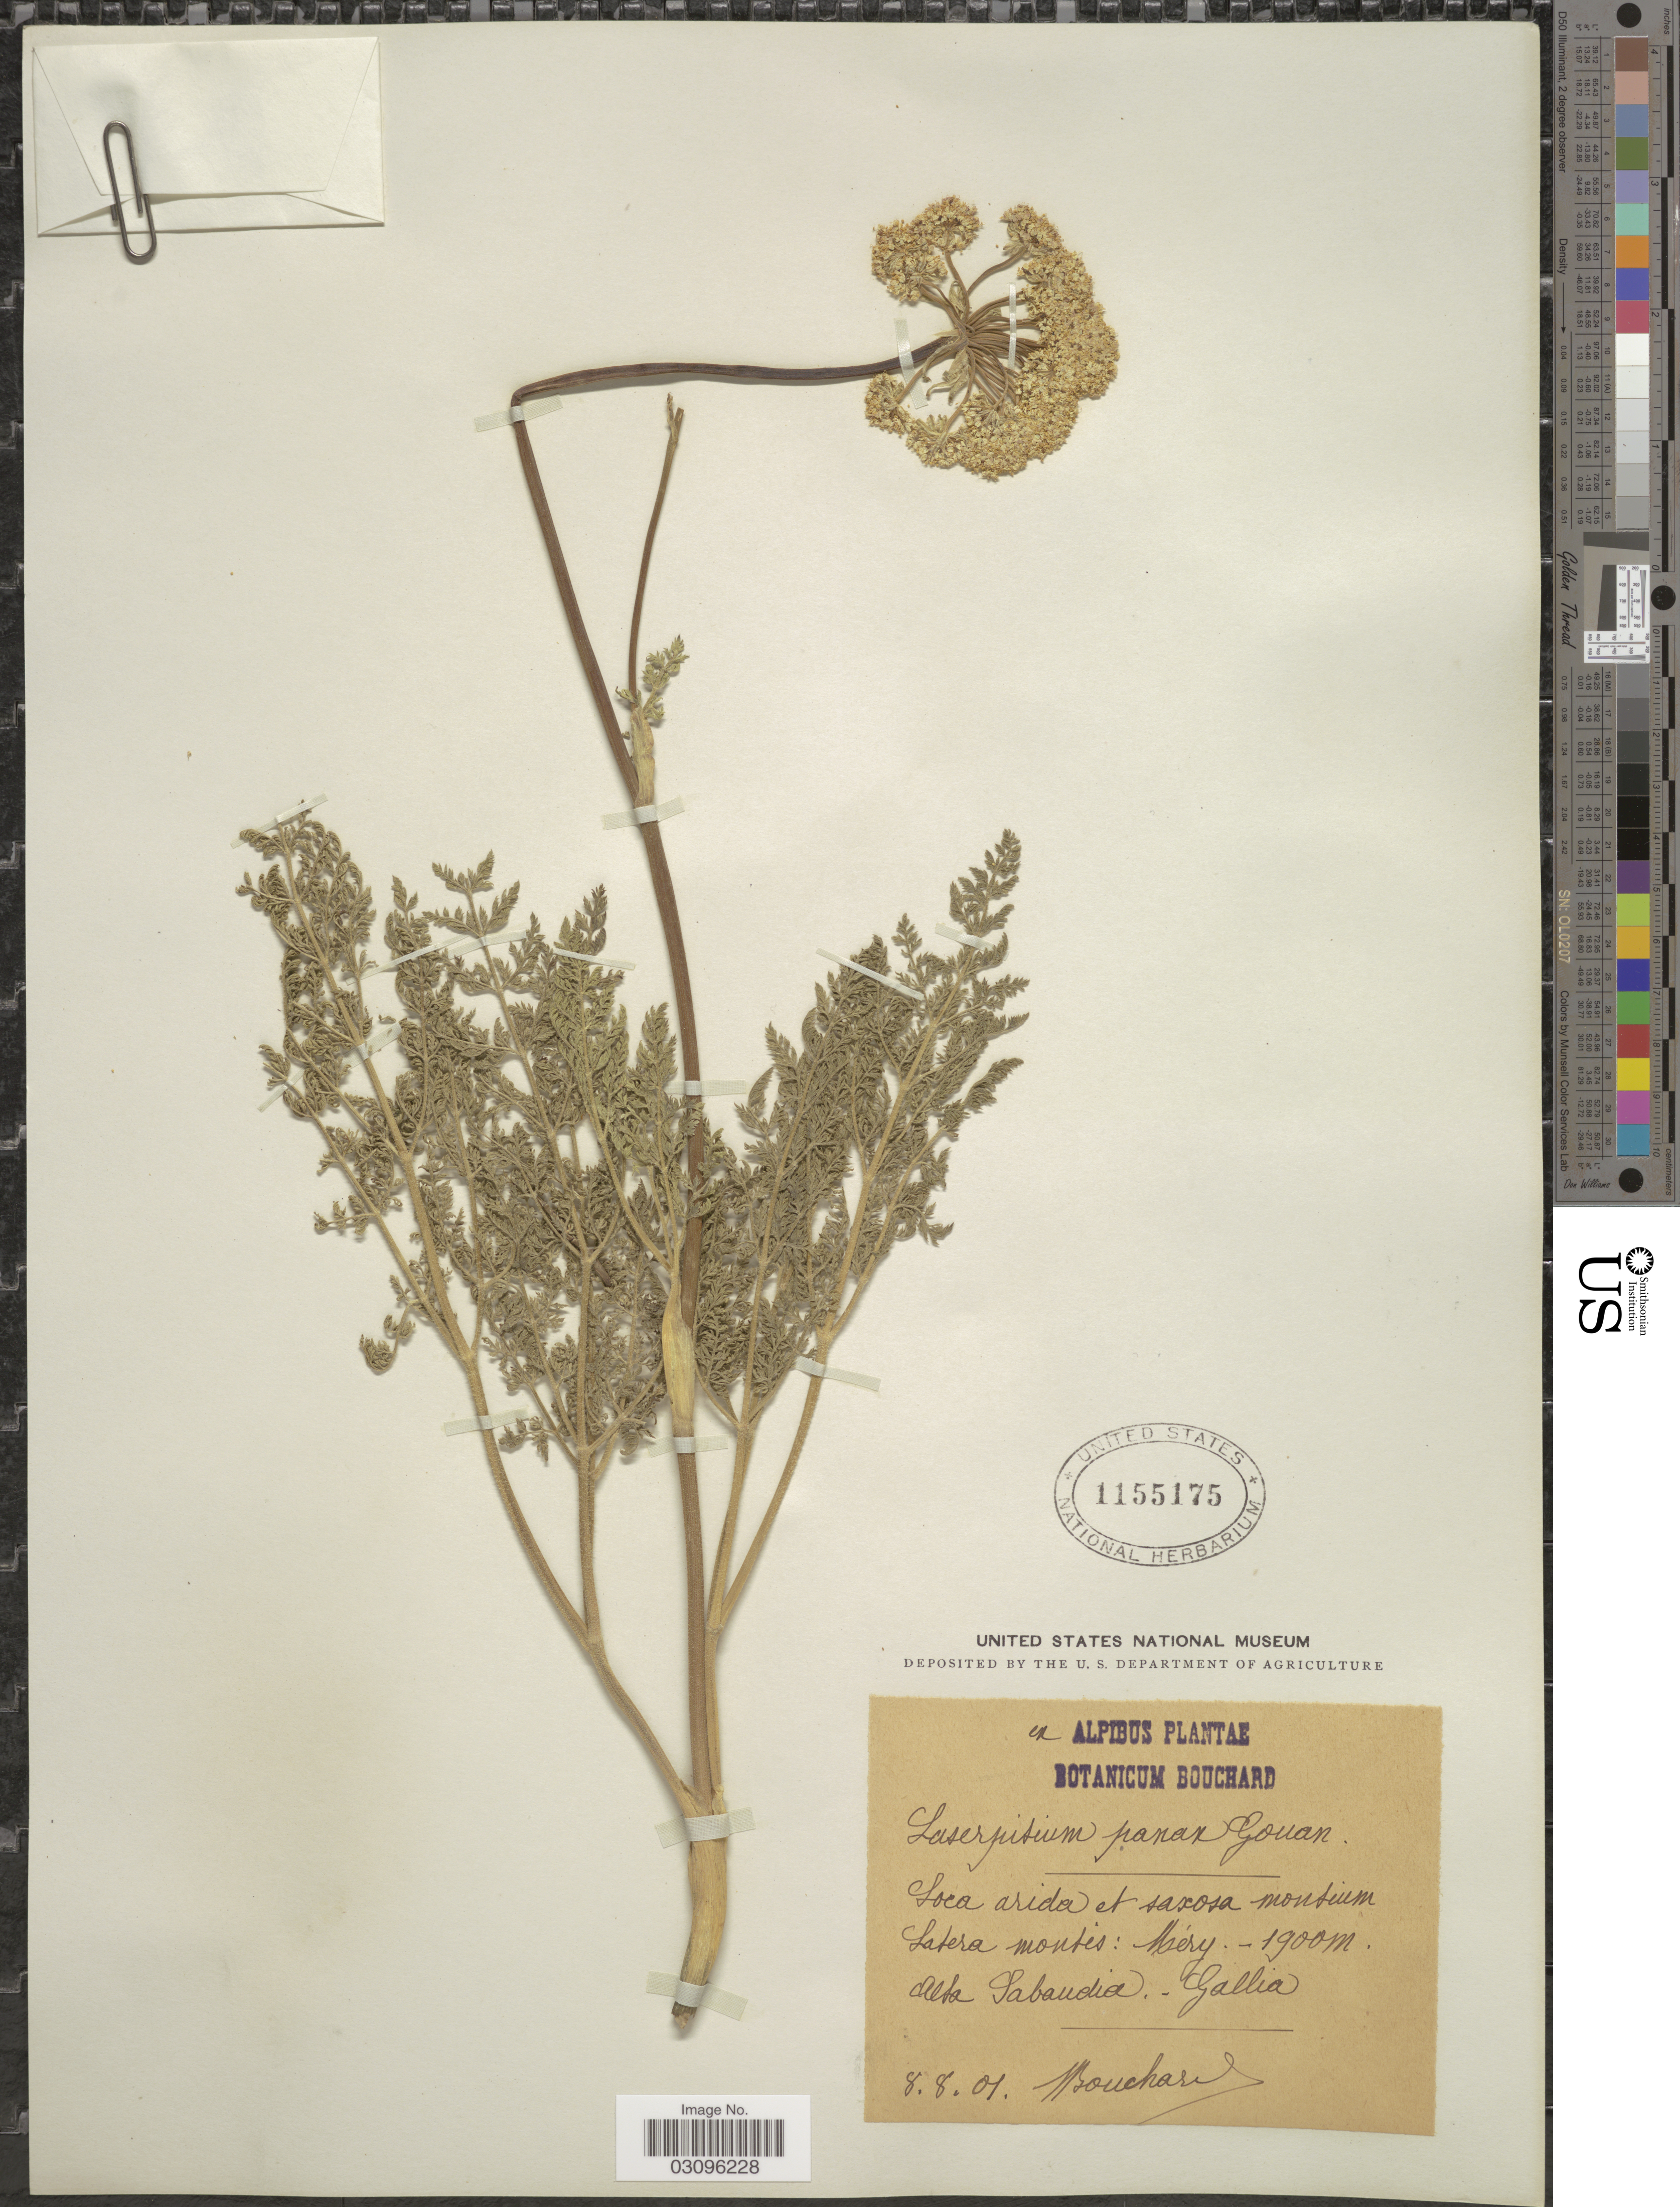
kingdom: Plantae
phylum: Tracheophyta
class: Magnoliopsida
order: Apiales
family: Apiaceae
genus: Laserpitium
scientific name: Laserpitium panax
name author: Gouan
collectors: -. Bouchard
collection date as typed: Transcribed d/m/y: 8/8/1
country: France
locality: Loca arida et saxosa montium Latera montis: Méry [interpreted], Alta Sabaudia. Gallia.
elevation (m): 1900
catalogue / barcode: US 1155175